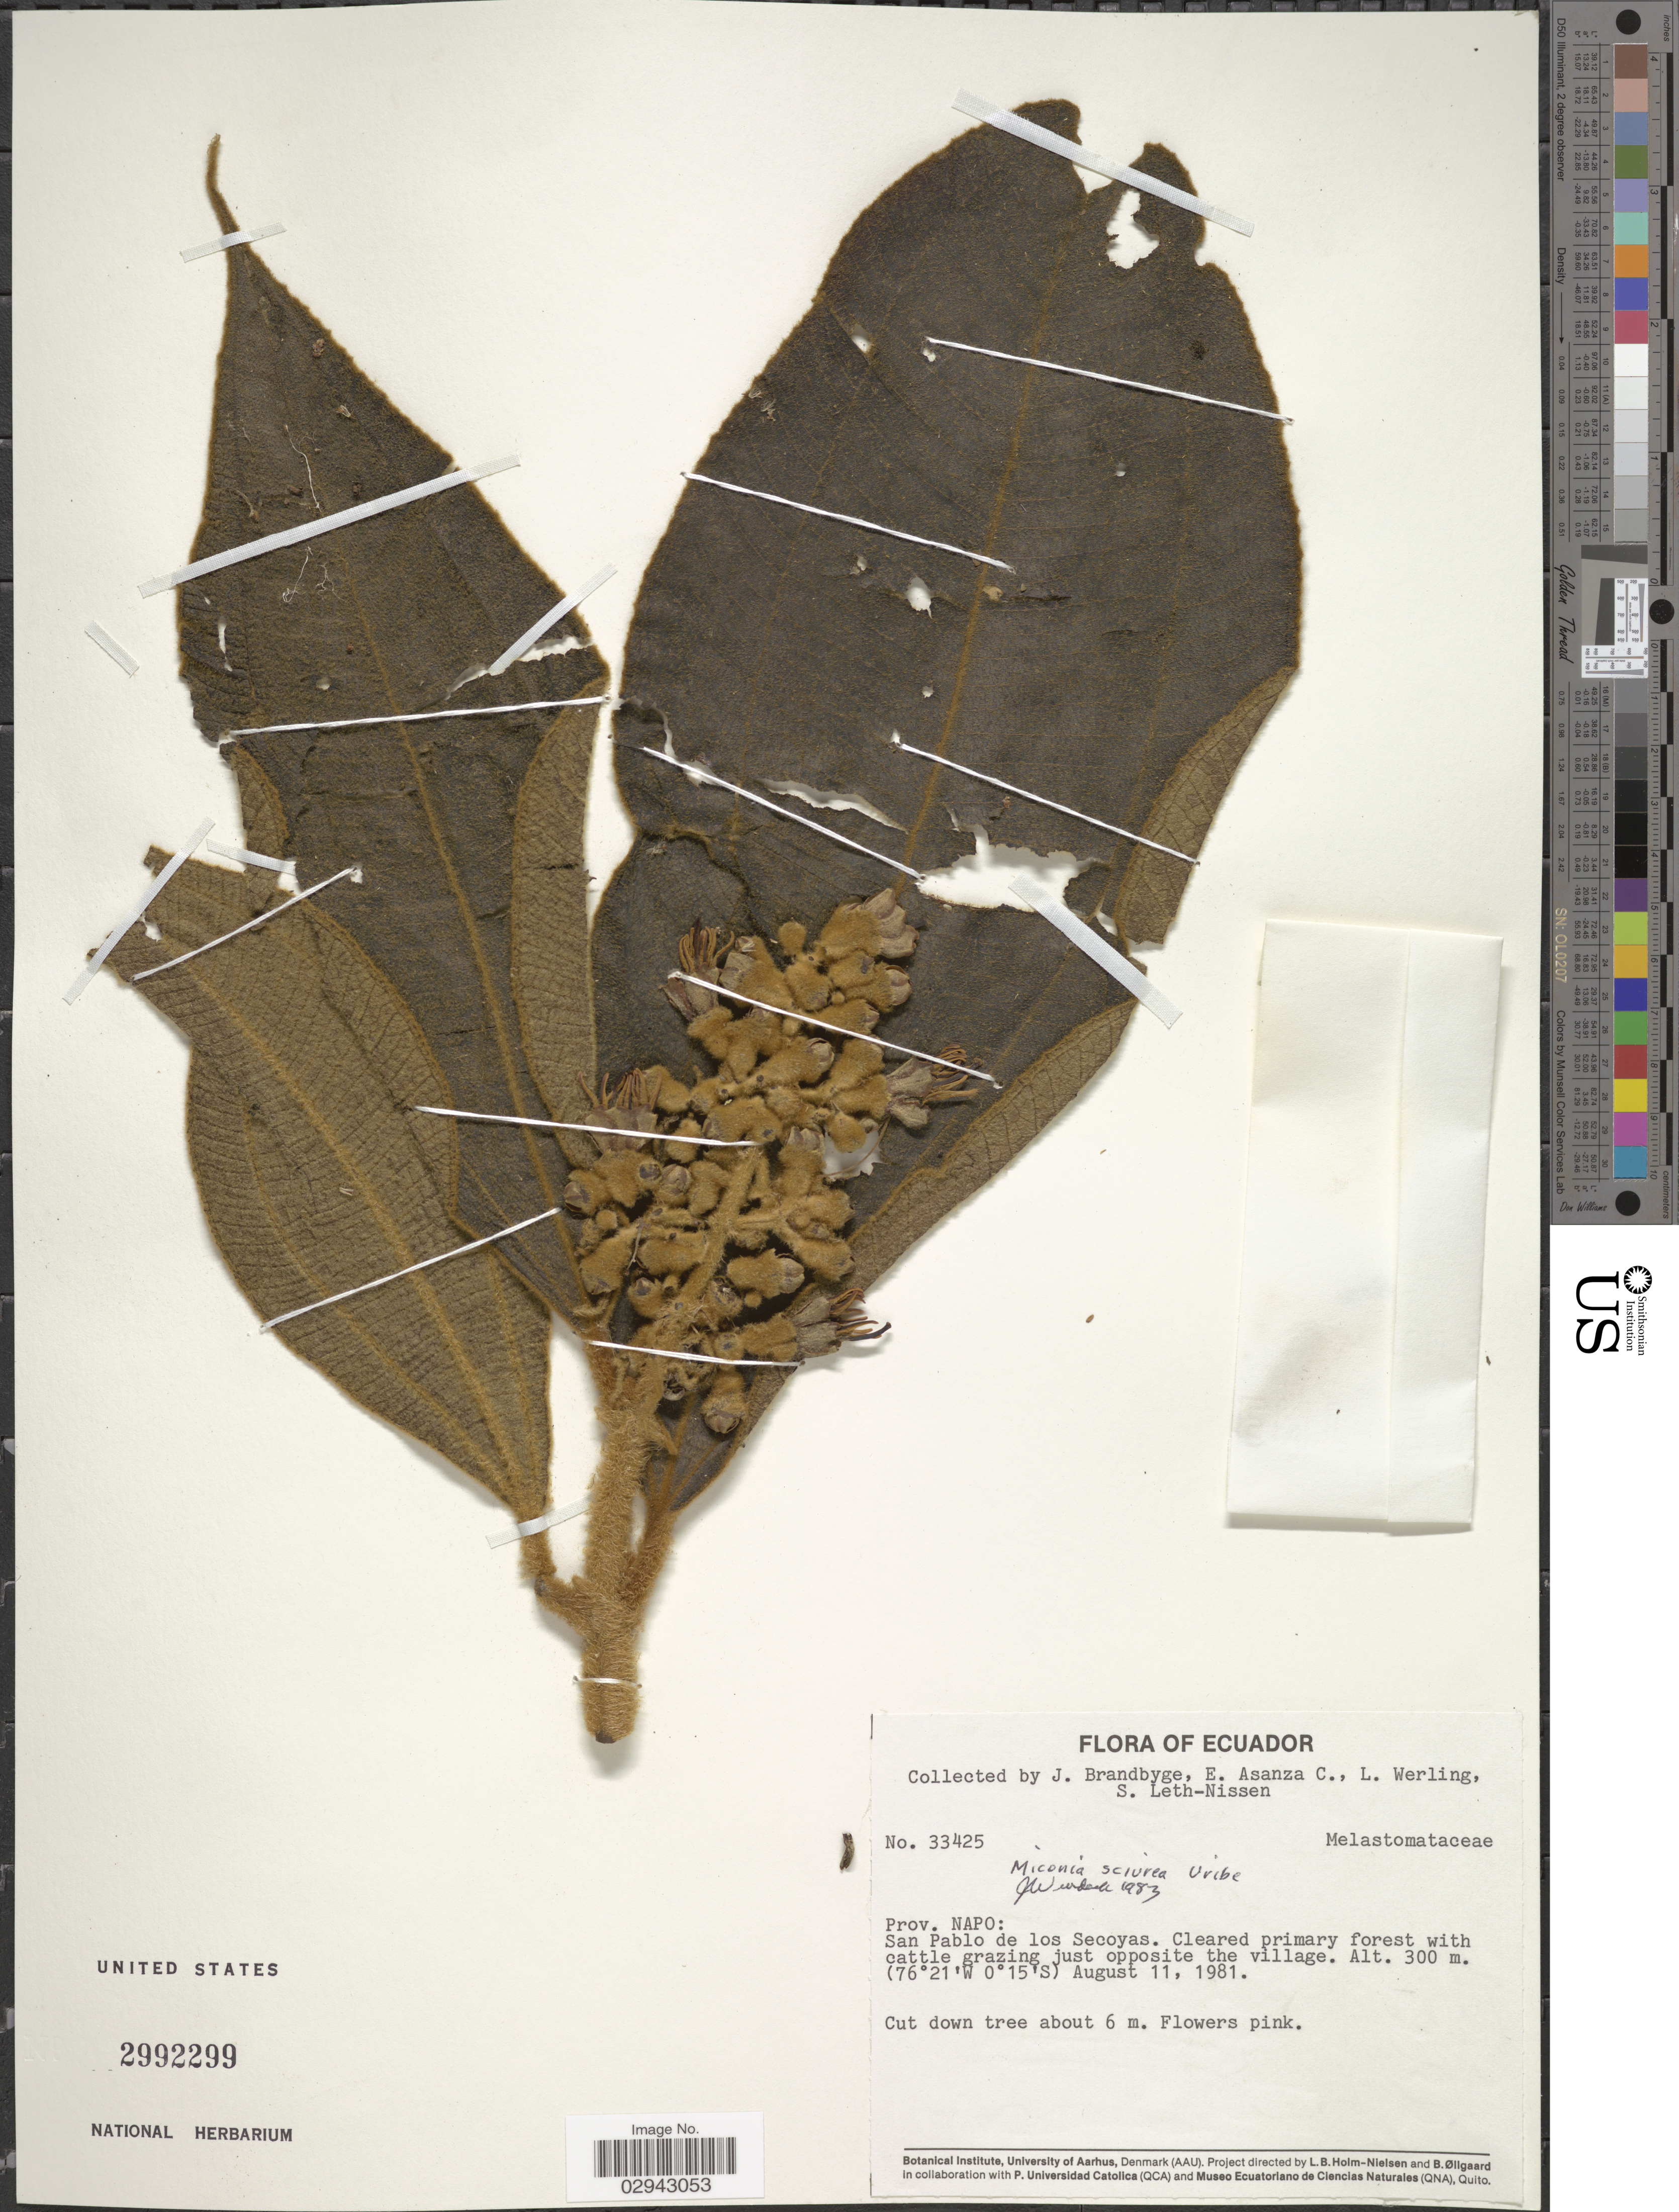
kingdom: Plantae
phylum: Tracheophyta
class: Magnoliopsida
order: Myrtales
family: Melastomataceae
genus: Miconia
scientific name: Miconia sciurea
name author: L. Uribe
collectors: J. Brandbyge, E. Asanza C., L. Werling & S. Leth-Nissen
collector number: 33425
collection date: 1981-08-11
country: Ecuador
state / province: Napo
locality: San Pablo de los Secoyas.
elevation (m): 300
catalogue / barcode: US 2992299